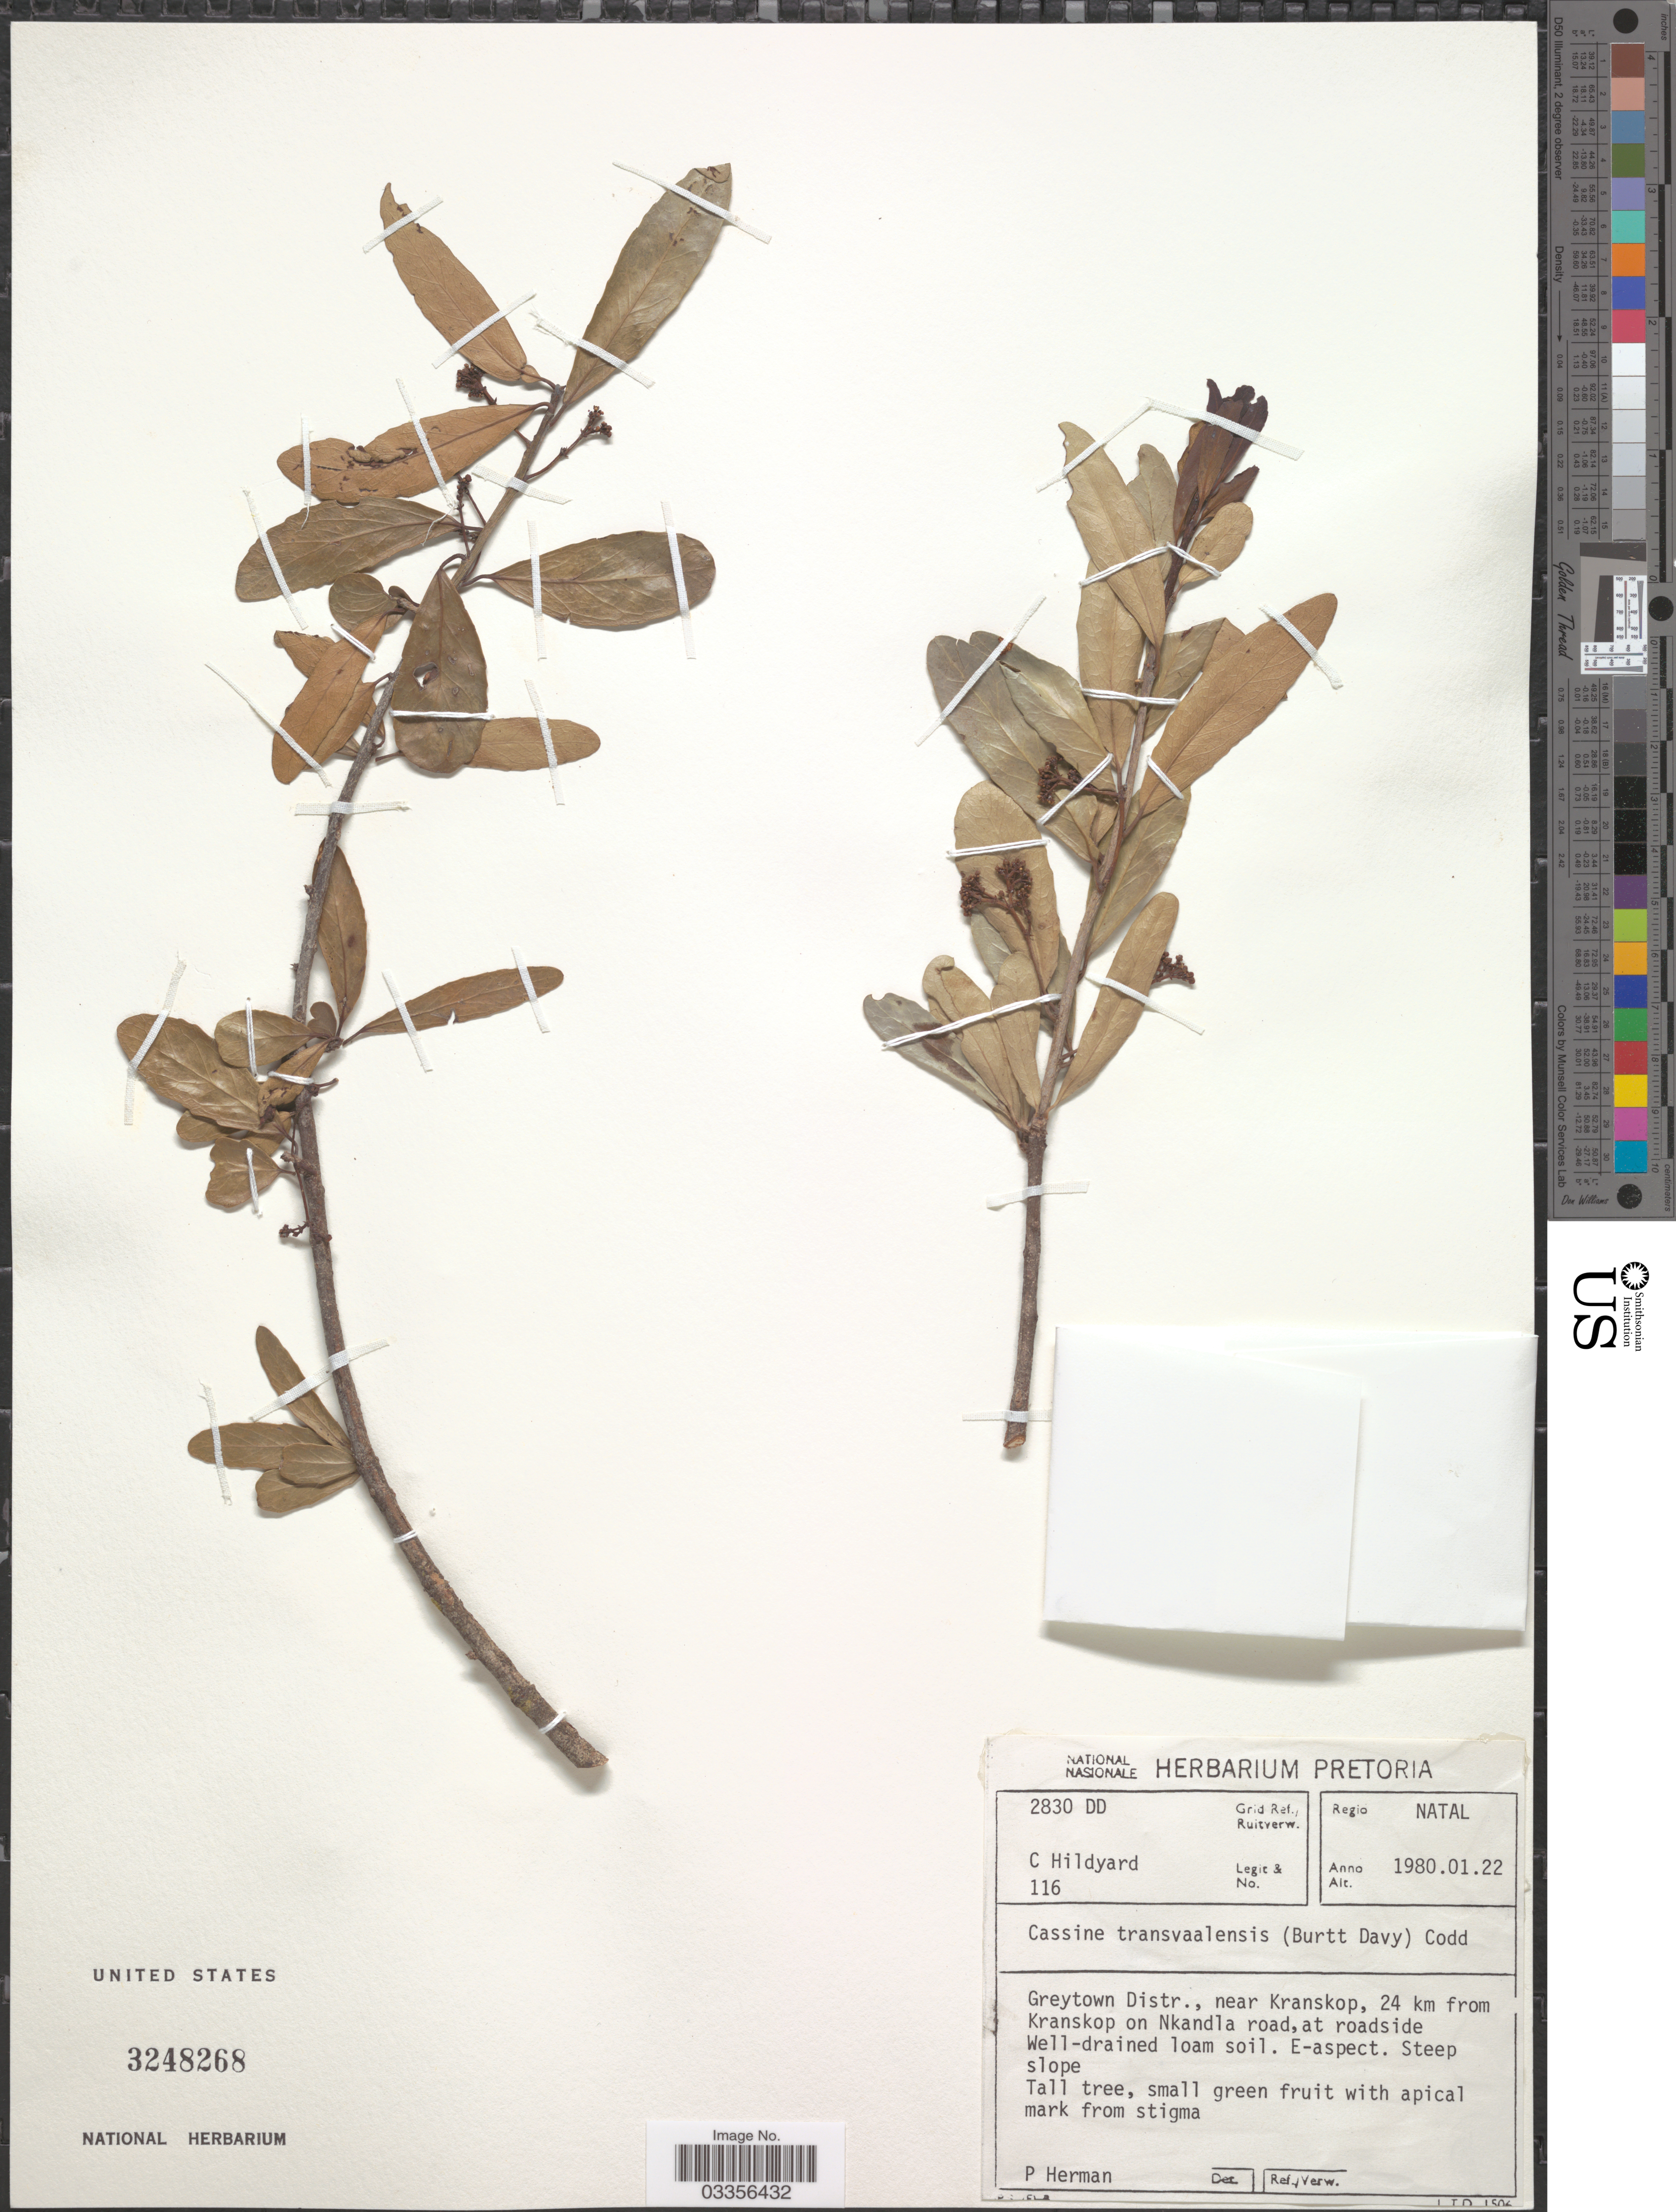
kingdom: Plantae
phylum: Tracheophyta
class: Magnoliopsida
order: Celastrales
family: Celastraceae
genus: Cassine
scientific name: Cassine transvaalensis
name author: Codd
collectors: C. Hildyard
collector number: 116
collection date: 1980-01-22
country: South Africa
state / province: KwaZulu-Natal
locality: Regio Natal. Grid Ref./ Ruitverw. 2830 DD. Greytown Distr., near Kranskop, 24 km from Kranskop on Nkandla road, at roadside Well-drained loam soil. E-aspect.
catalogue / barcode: US 3248268